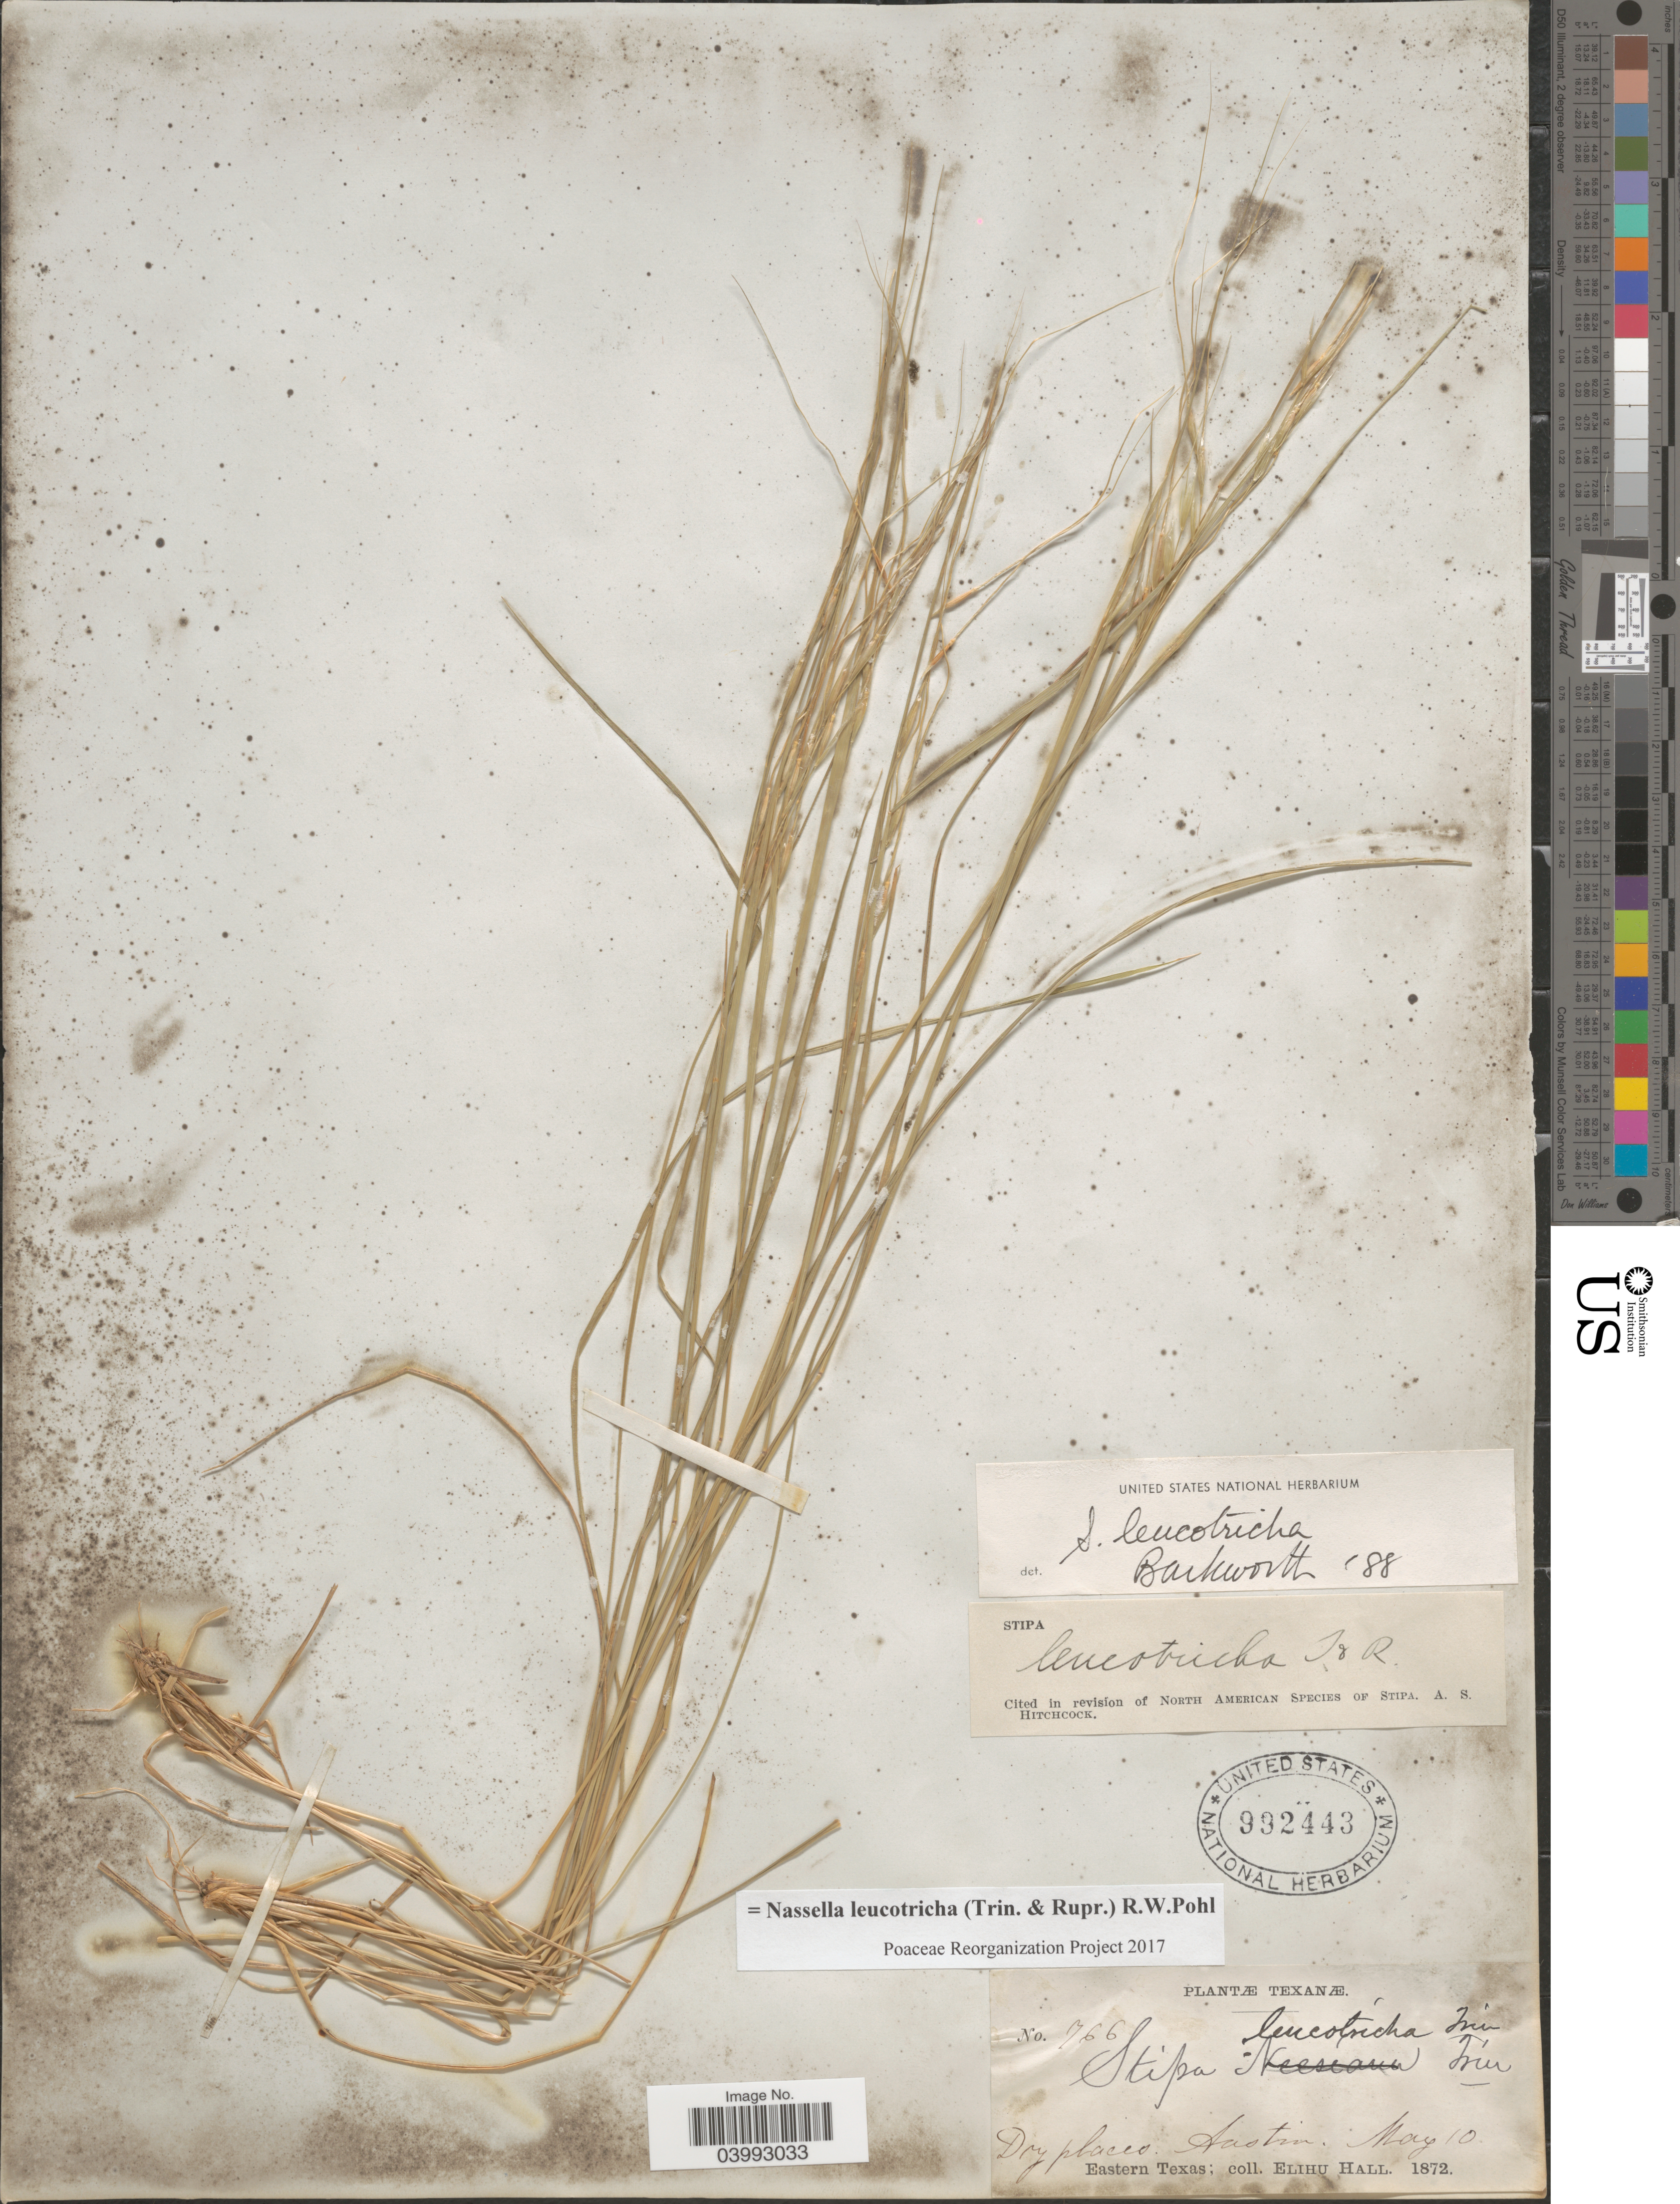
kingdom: Plantae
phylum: Tracheophyta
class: Liliopsida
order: Poales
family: Poaceae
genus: Nassella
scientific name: Nassella leucotricha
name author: (Trin. & Rupr.) R.W. Pohl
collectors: E. Hall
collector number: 766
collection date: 1872-05-10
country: United States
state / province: Texas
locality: Austin. Eastern Texas.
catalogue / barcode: US 992443